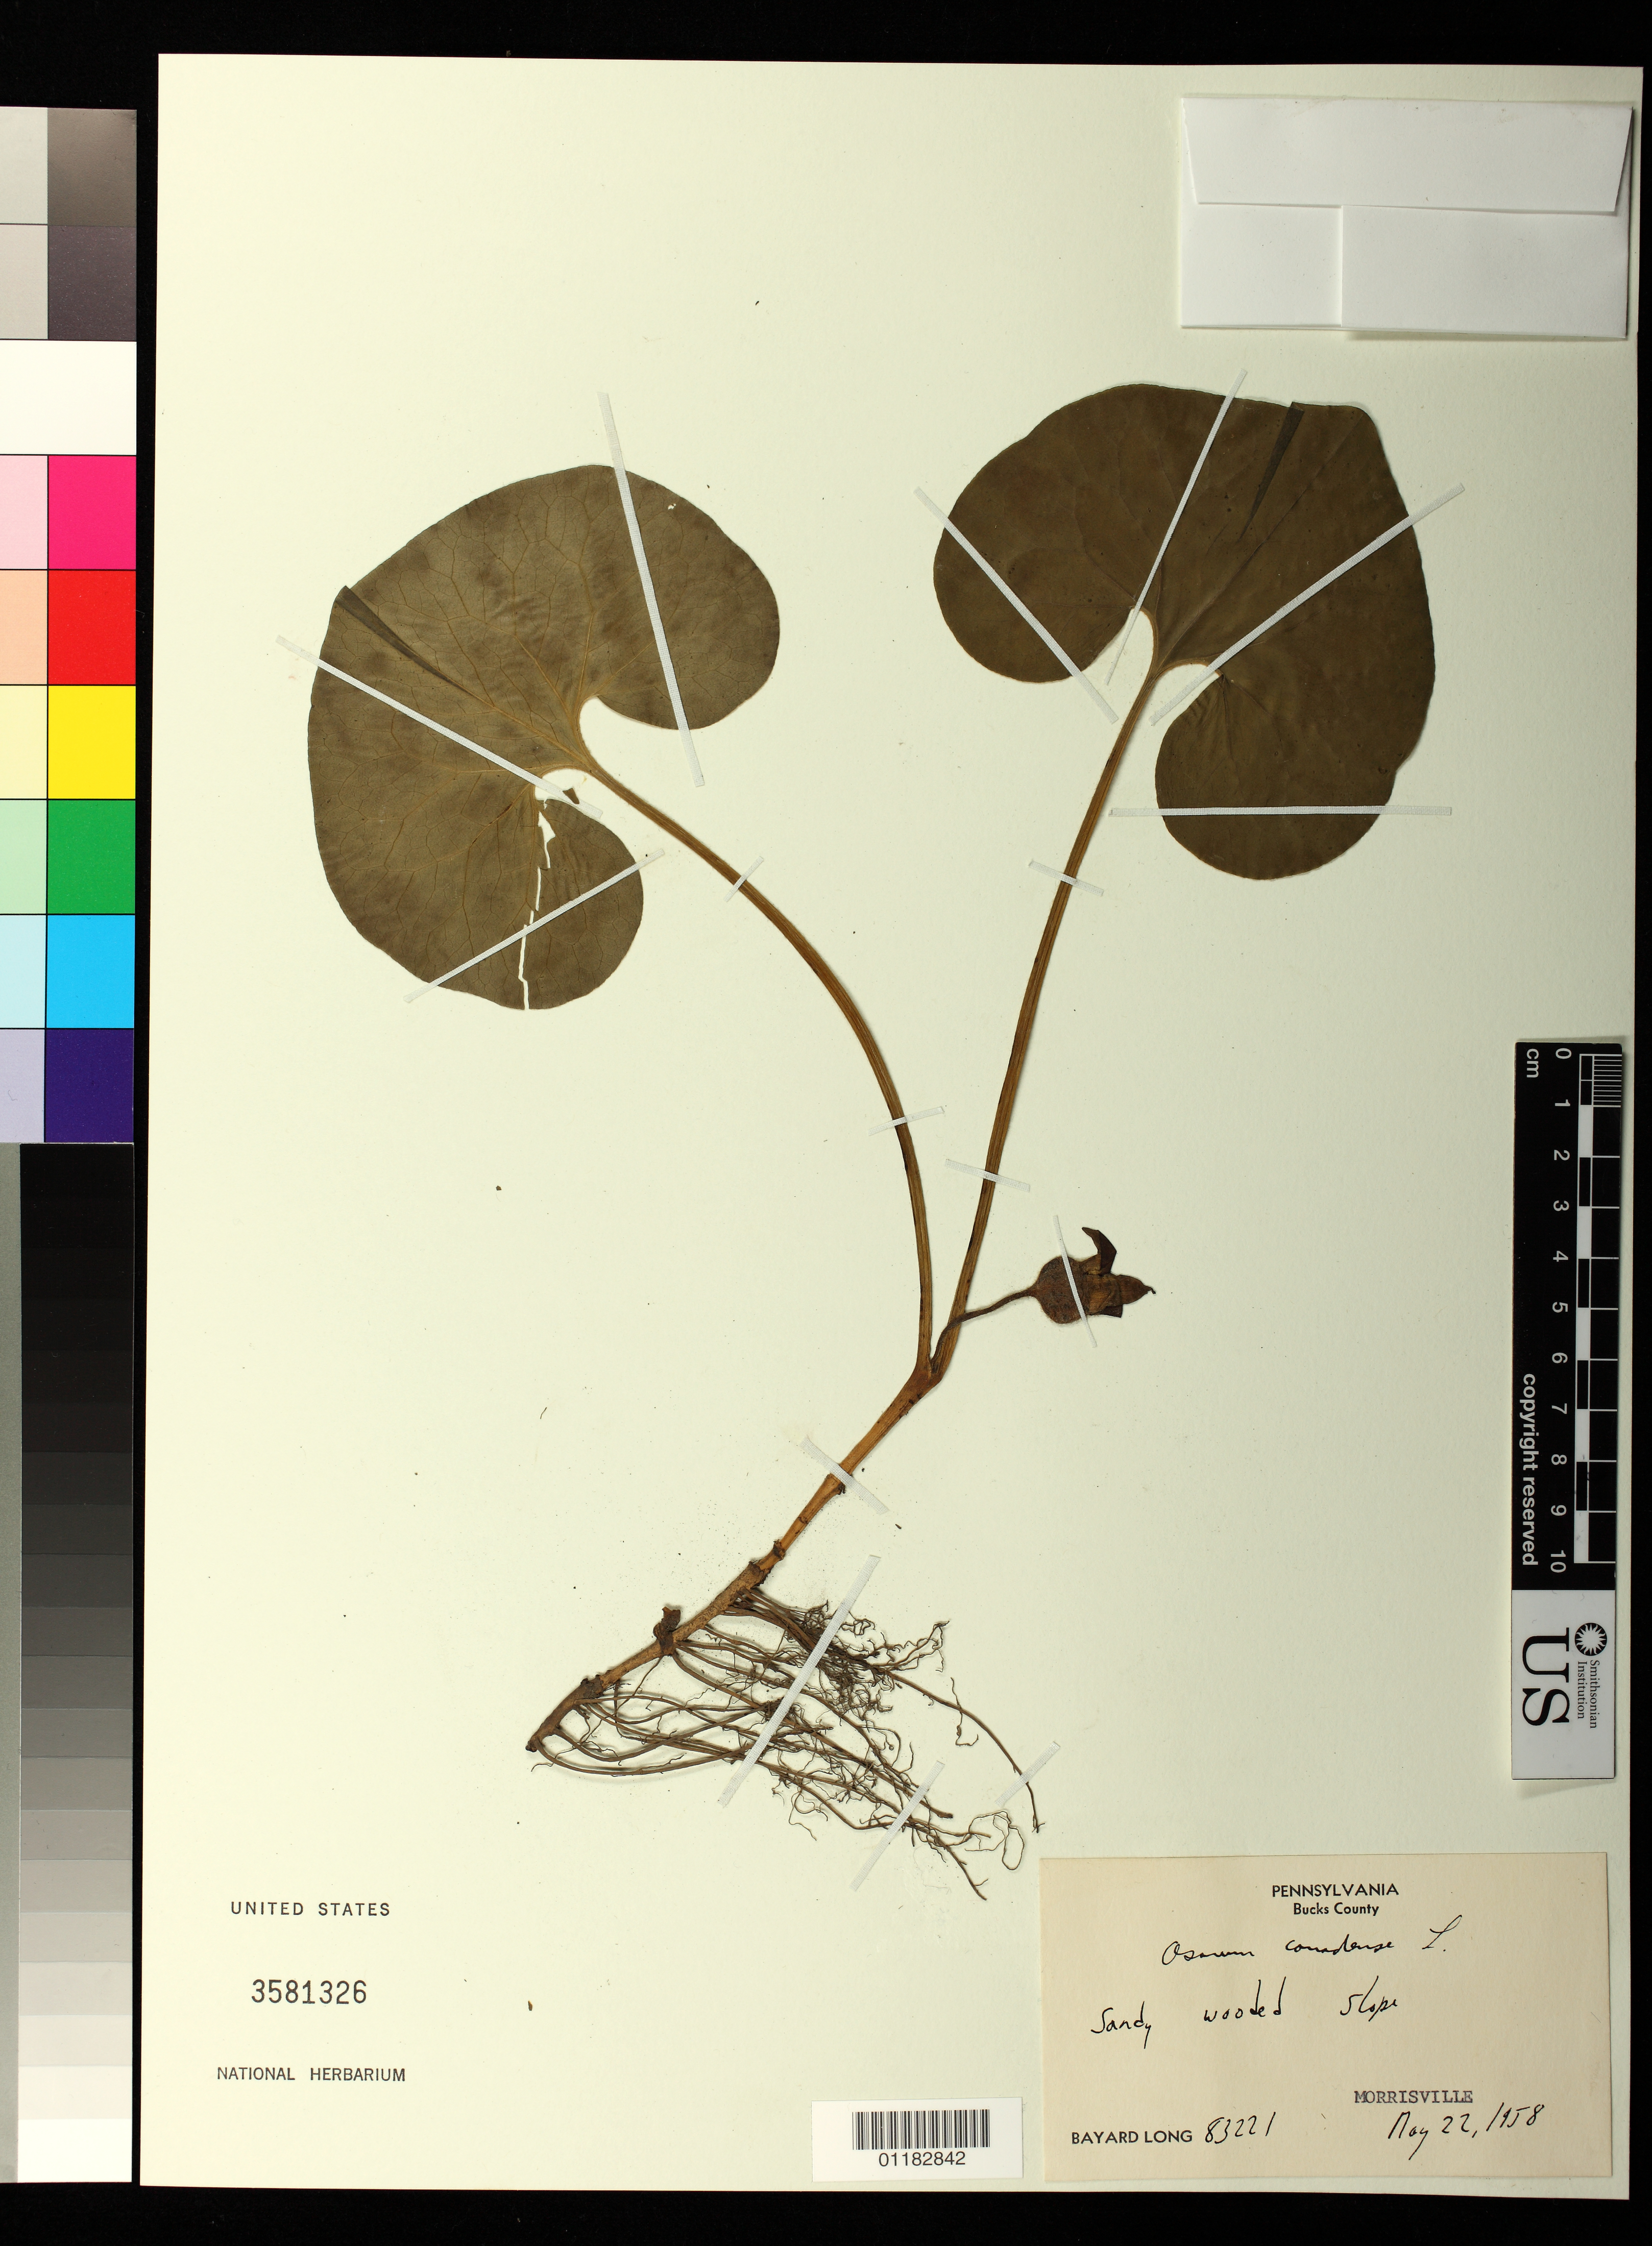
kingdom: Plantae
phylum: Tracheophyta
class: Magnoliopsida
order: Piperales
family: Aristolochiaceae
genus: Asarum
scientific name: Asarum canadense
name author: L.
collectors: B. H. Long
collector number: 83221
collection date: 1958-05-22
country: United States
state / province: Pennsylvania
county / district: Bucks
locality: Morrisville, Bucks County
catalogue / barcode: US 3581326